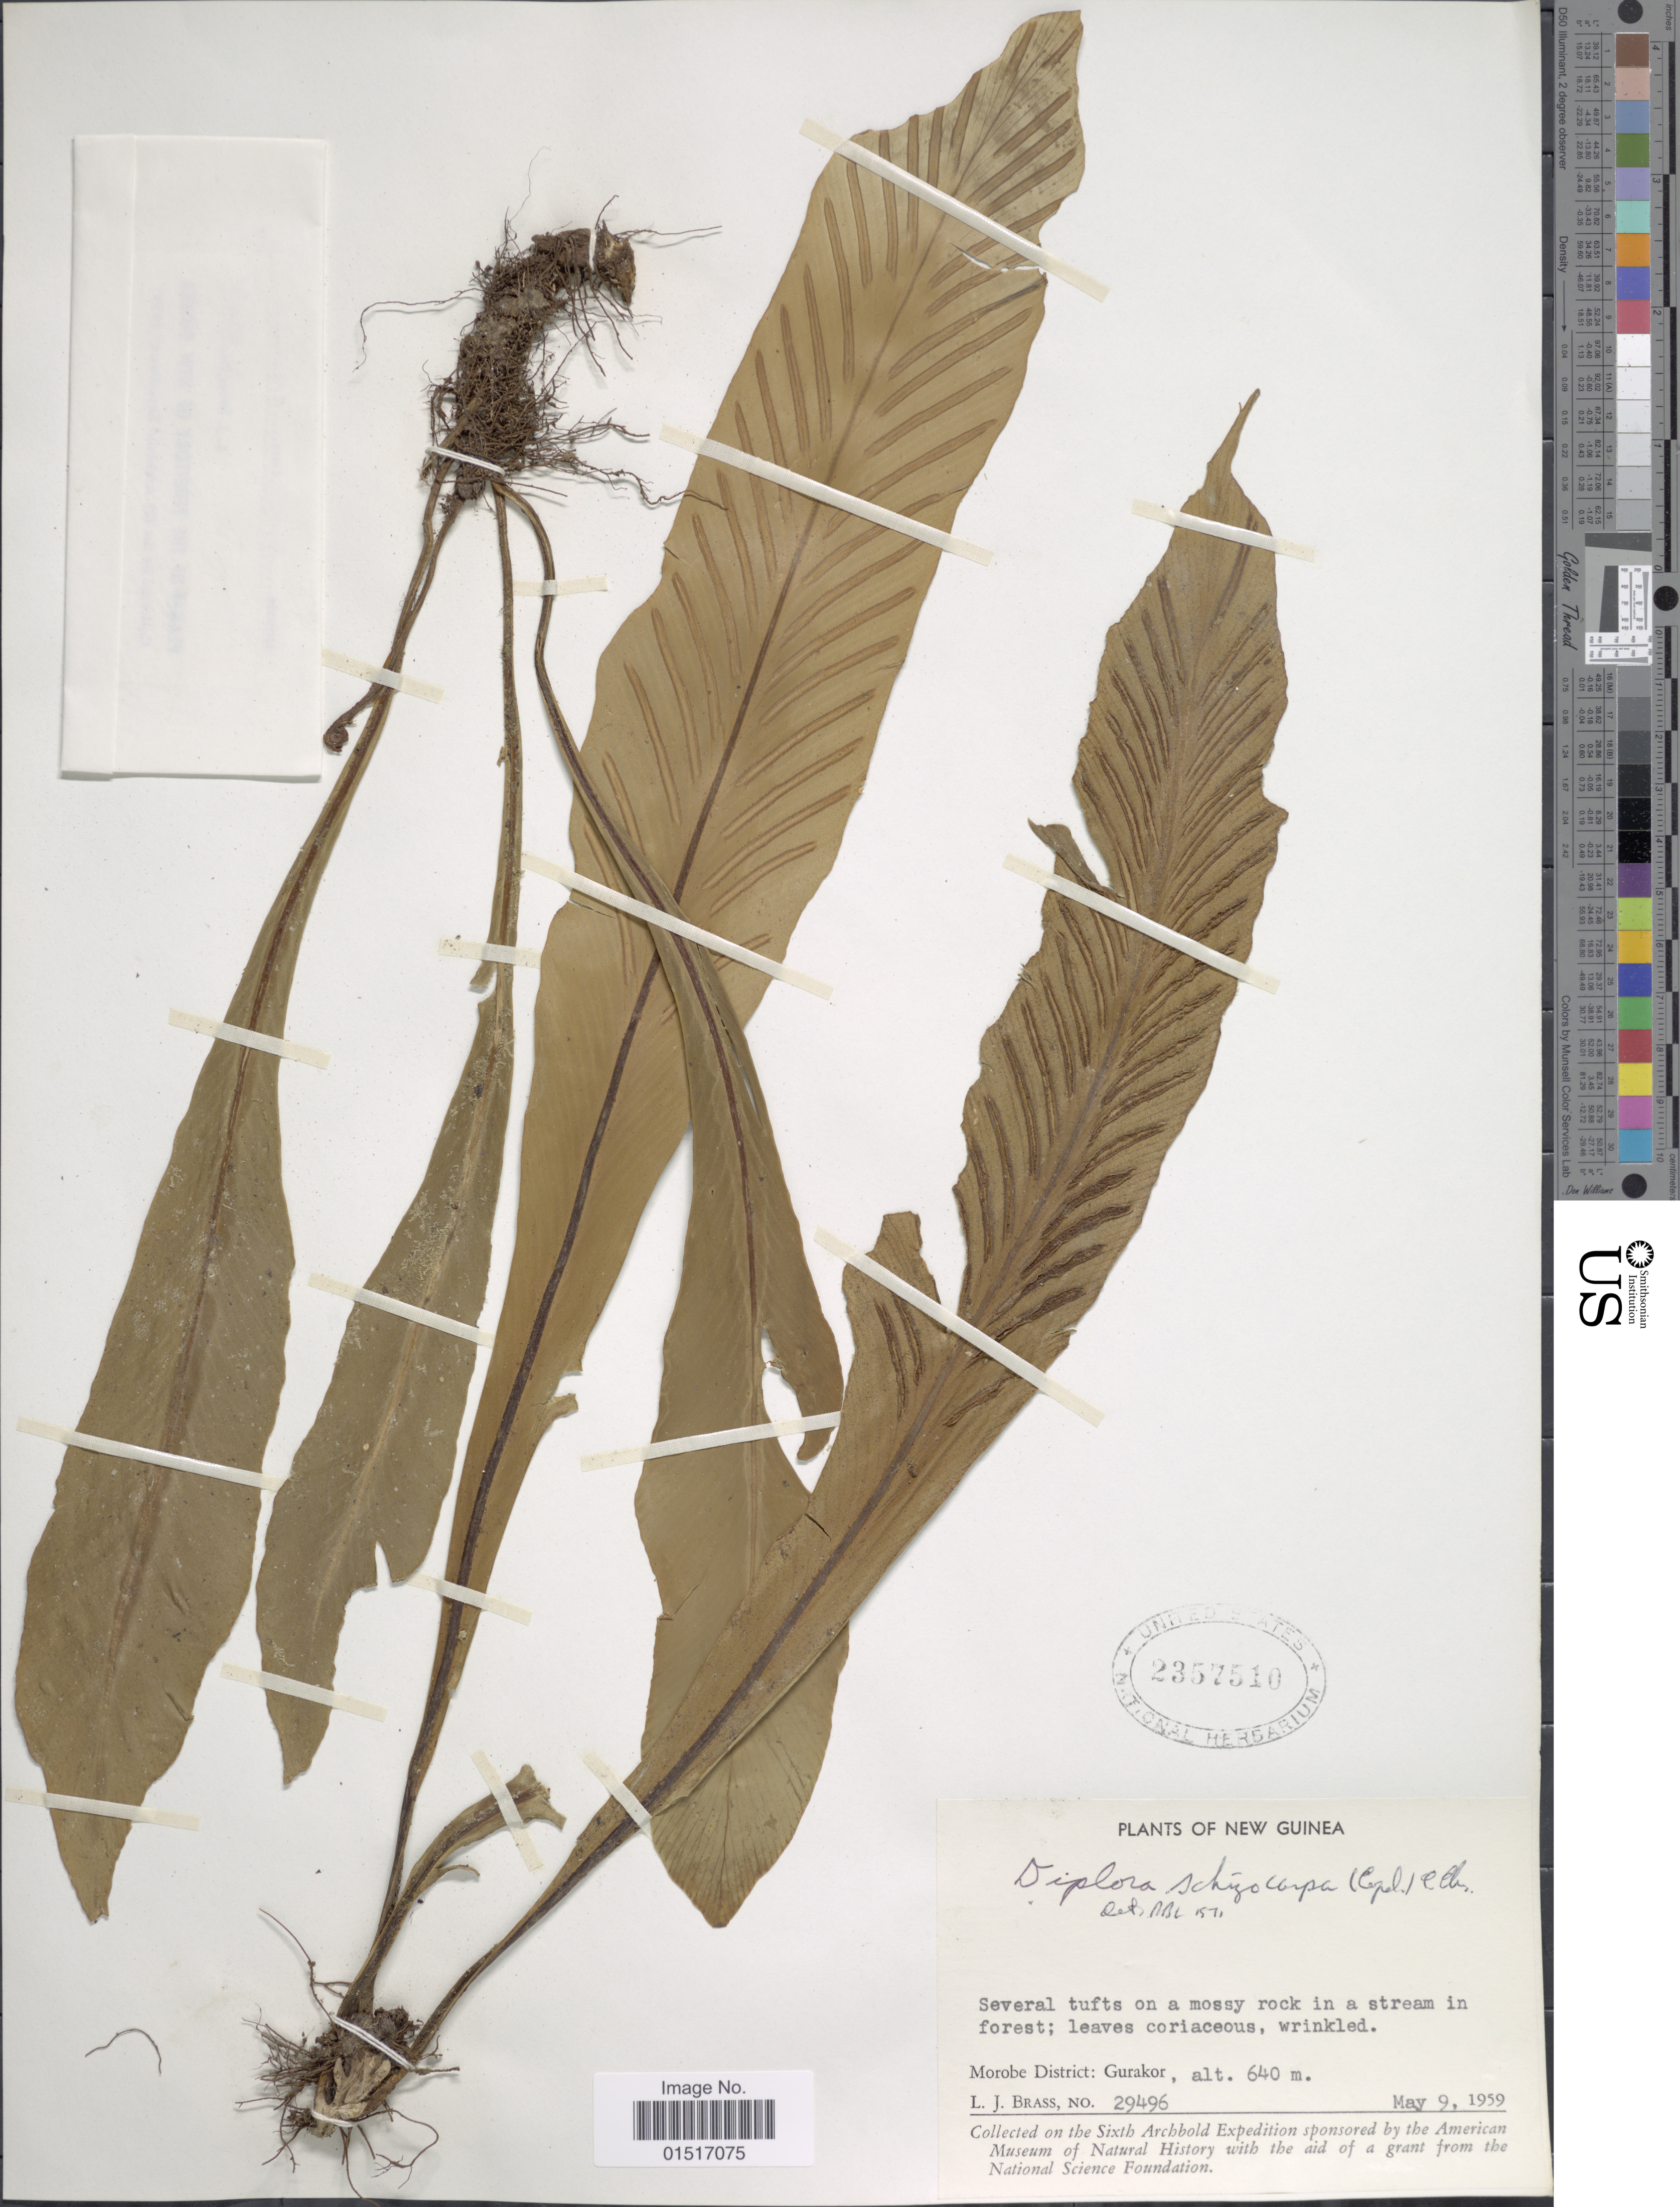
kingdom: Plantae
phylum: Tracheophyta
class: Polypodiopsida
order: Polypodiales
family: Aspleniaceae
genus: Asplenium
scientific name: Asplenium schizocarpum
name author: (Copel.) Copel.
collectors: L. J. Brass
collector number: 29496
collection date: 1959-05-09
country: Papua New Guinea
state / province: Morobe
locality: New Guinea, Gurakor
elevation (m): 640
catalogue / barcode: US 2357510